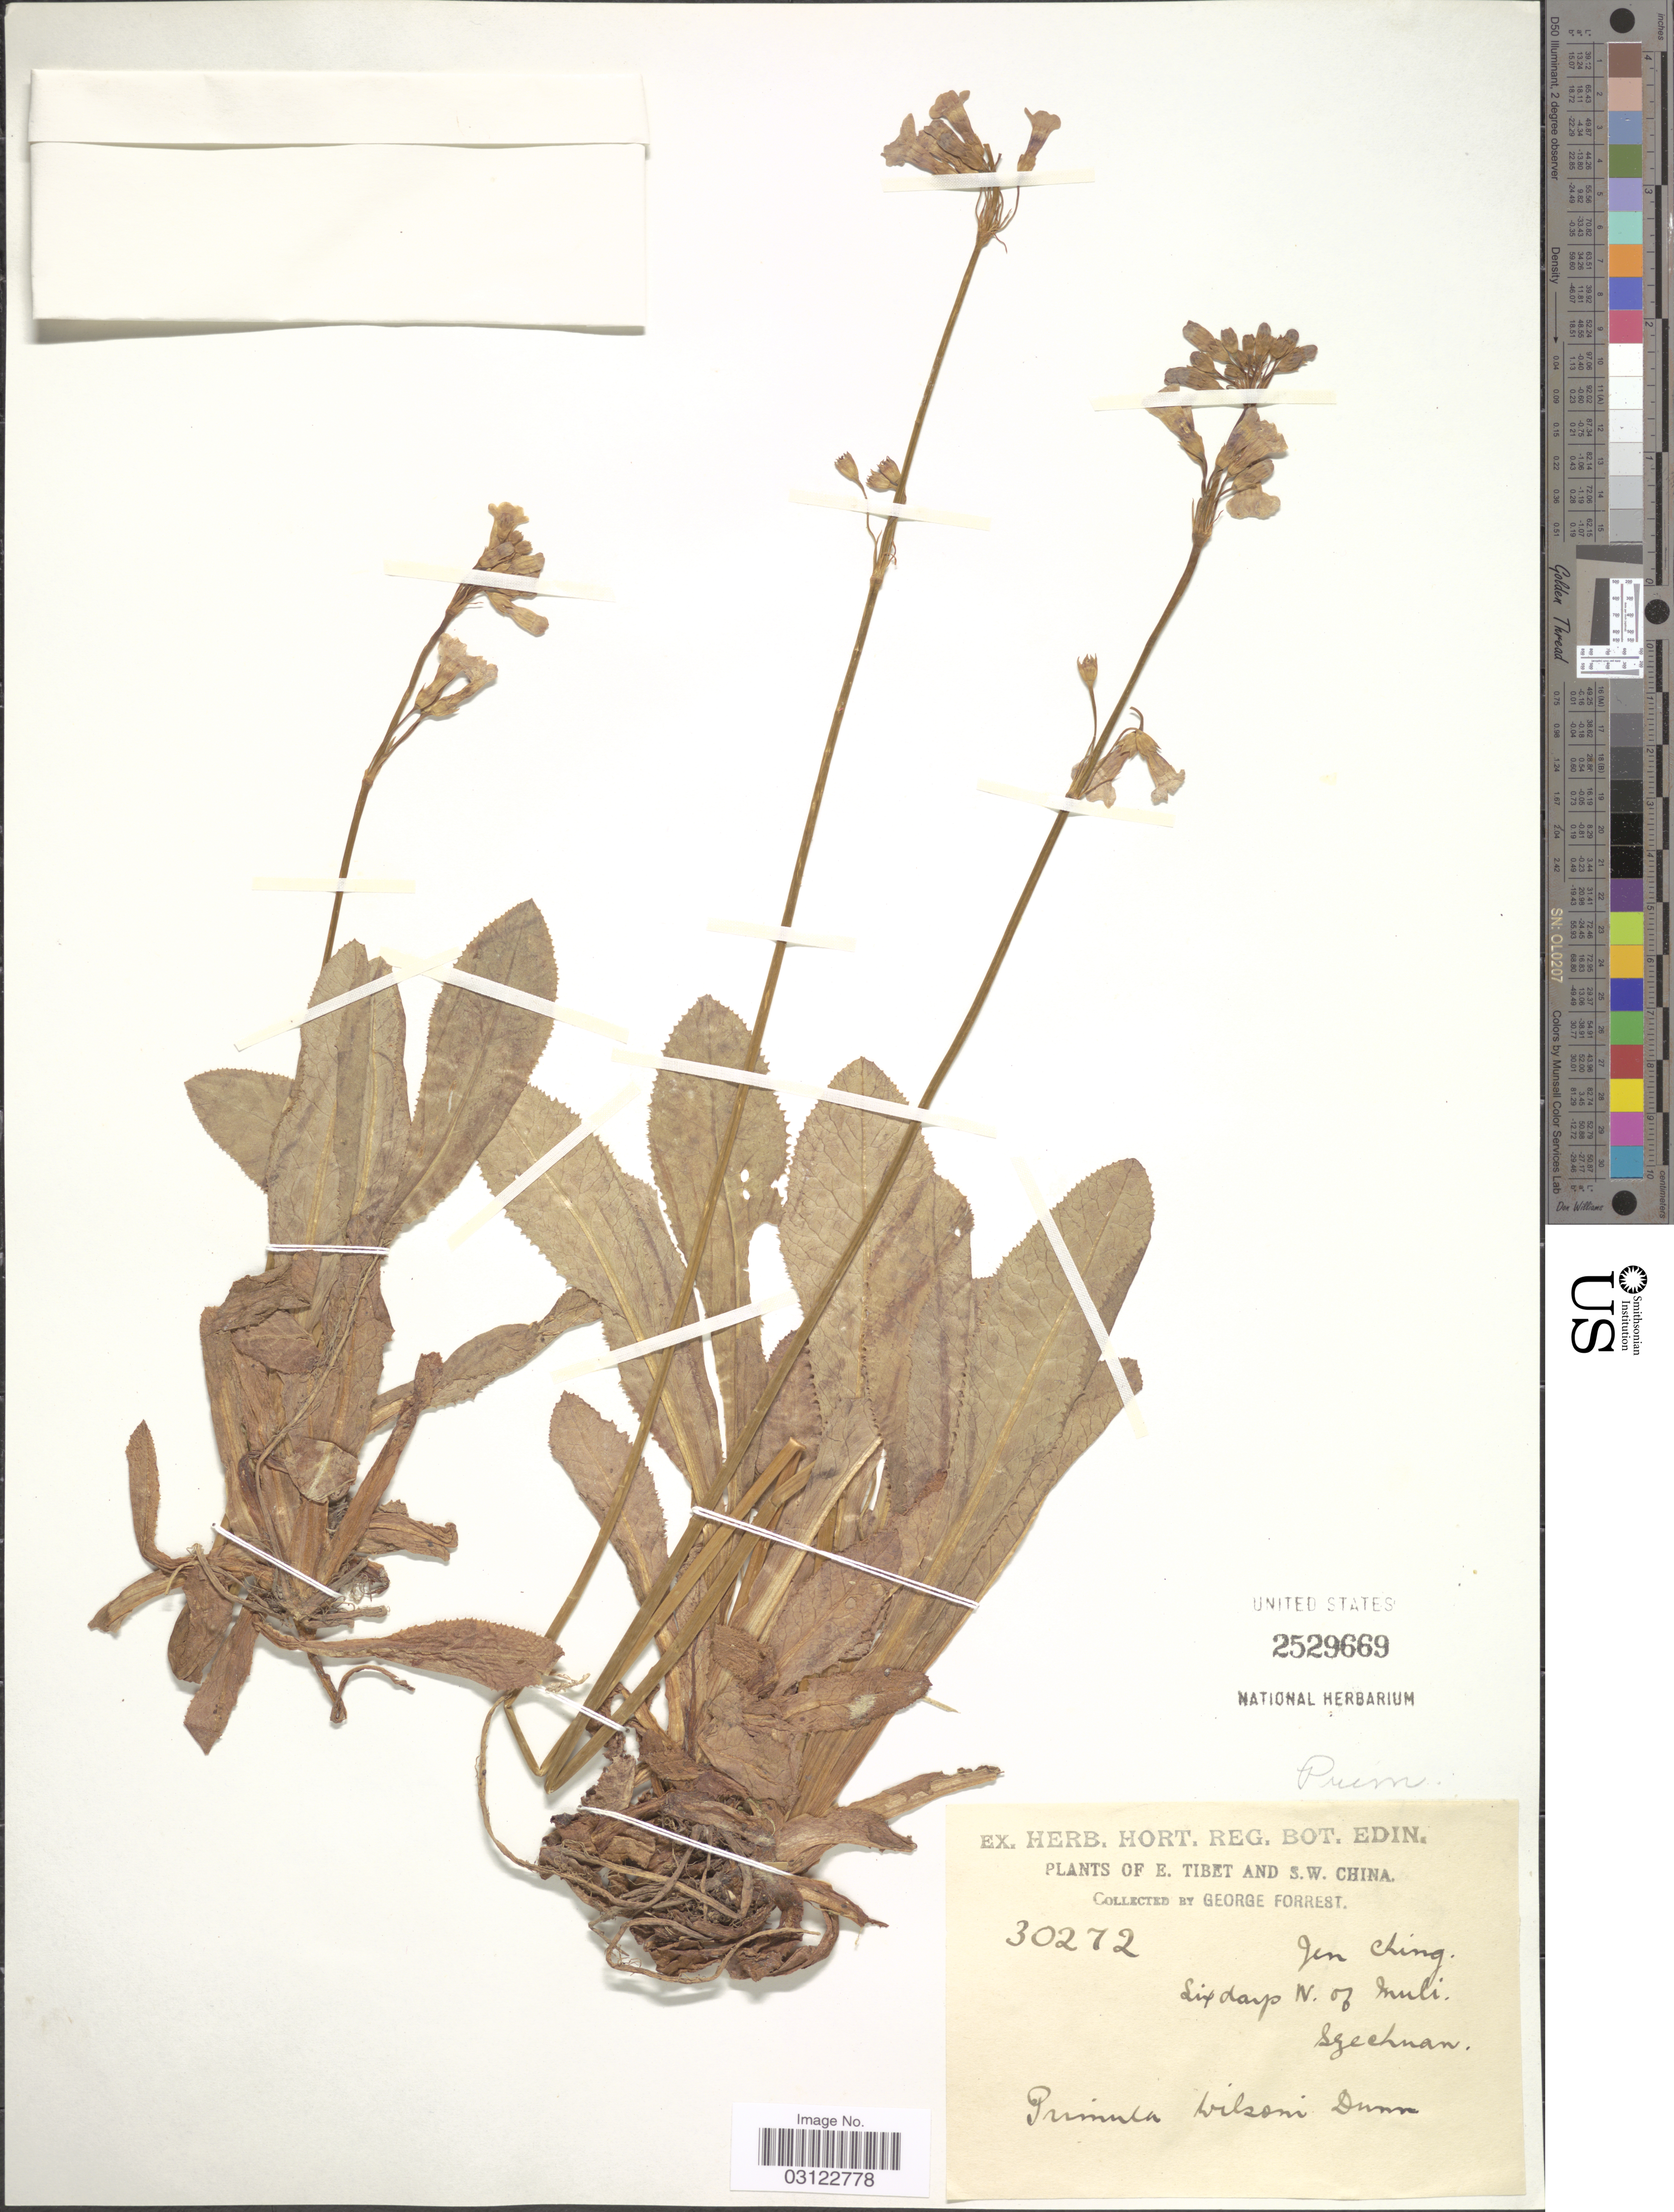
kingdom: Plantae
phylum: Tracheophyta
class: Magnoliopsida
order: Ericales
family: Primulaceae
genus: Primula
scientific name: Primula wilsonii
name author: Dunn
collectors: G. Forrest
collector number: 30272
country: China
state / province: Sichuan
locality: E. Tibet and S.W. China. Jen Ching. Six days N. of Muli. Szechuan.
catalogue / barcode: US 2529669